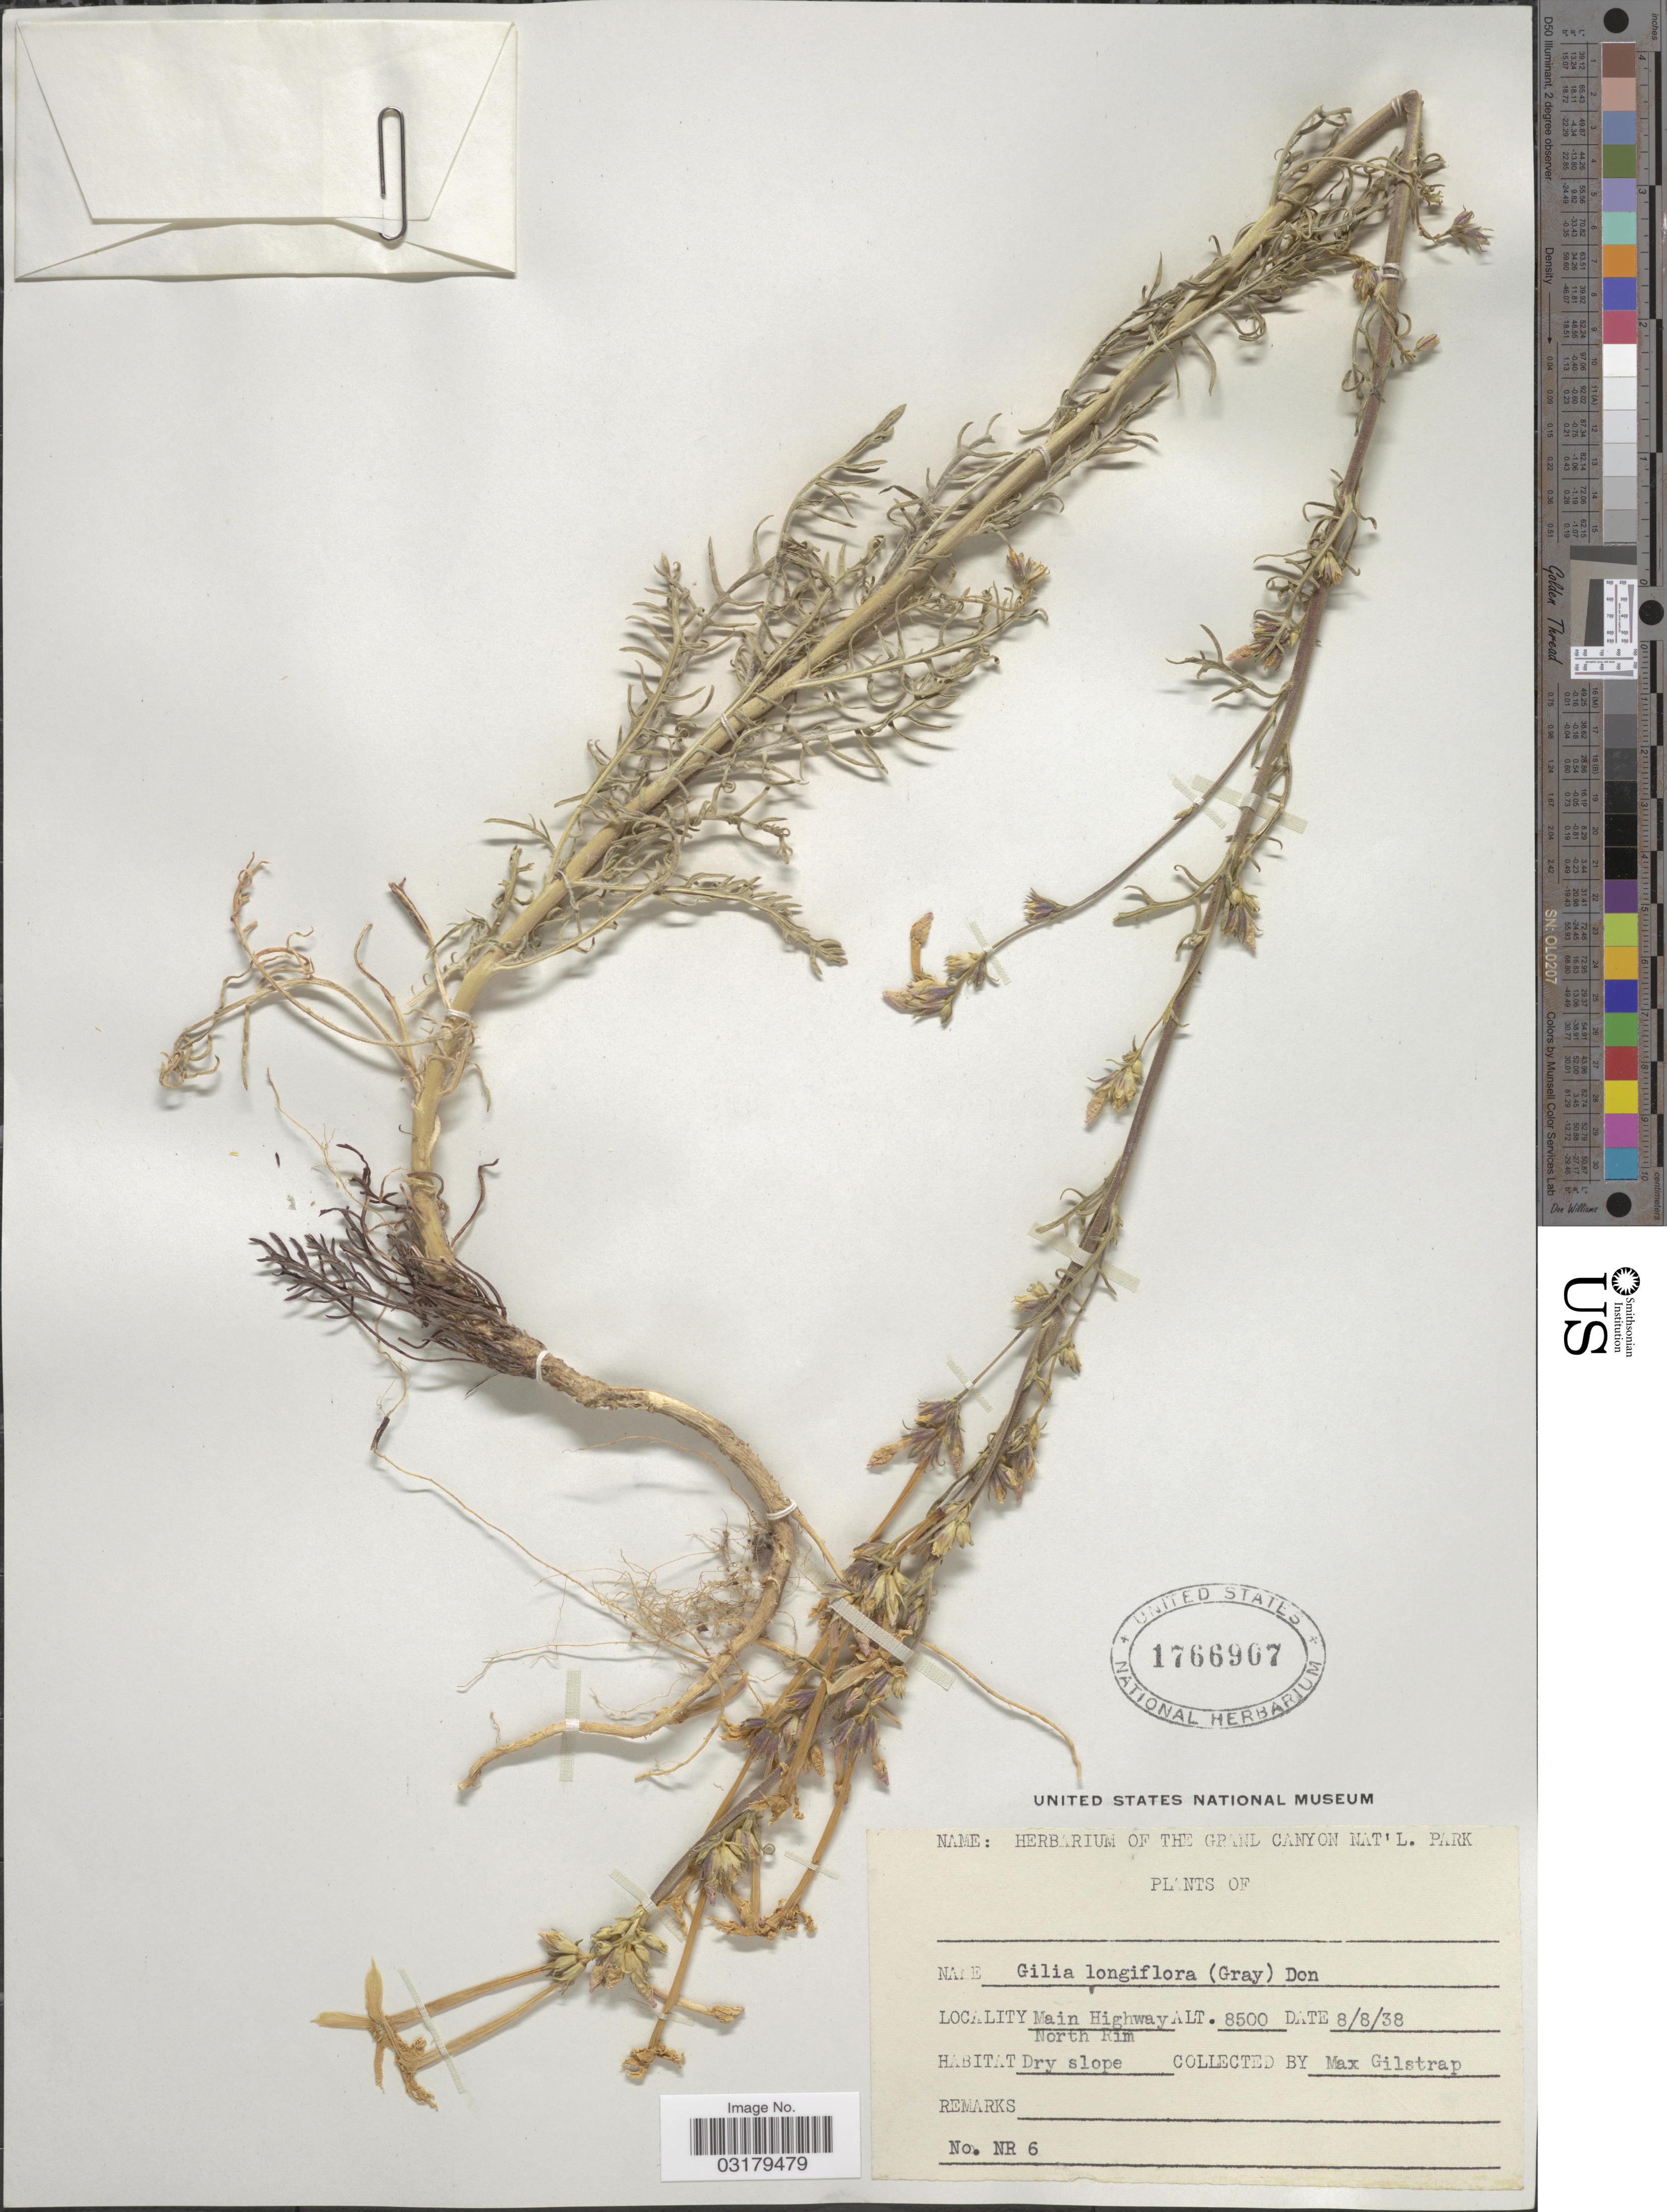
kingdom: Plantae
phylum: Tracheophyta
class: Magnoliopsida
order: Ericales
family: Polemoniaceae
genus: Ipomopsis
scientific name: Ipomopsis longiflora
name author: (Torr.) V.E. Grant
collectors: M. Gilstrap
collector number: NR 6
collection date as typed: Transcribed d/m/y: 8/8/38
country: United States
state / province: Arizona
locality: Main Highway North Rim.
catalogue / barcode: US 1766907